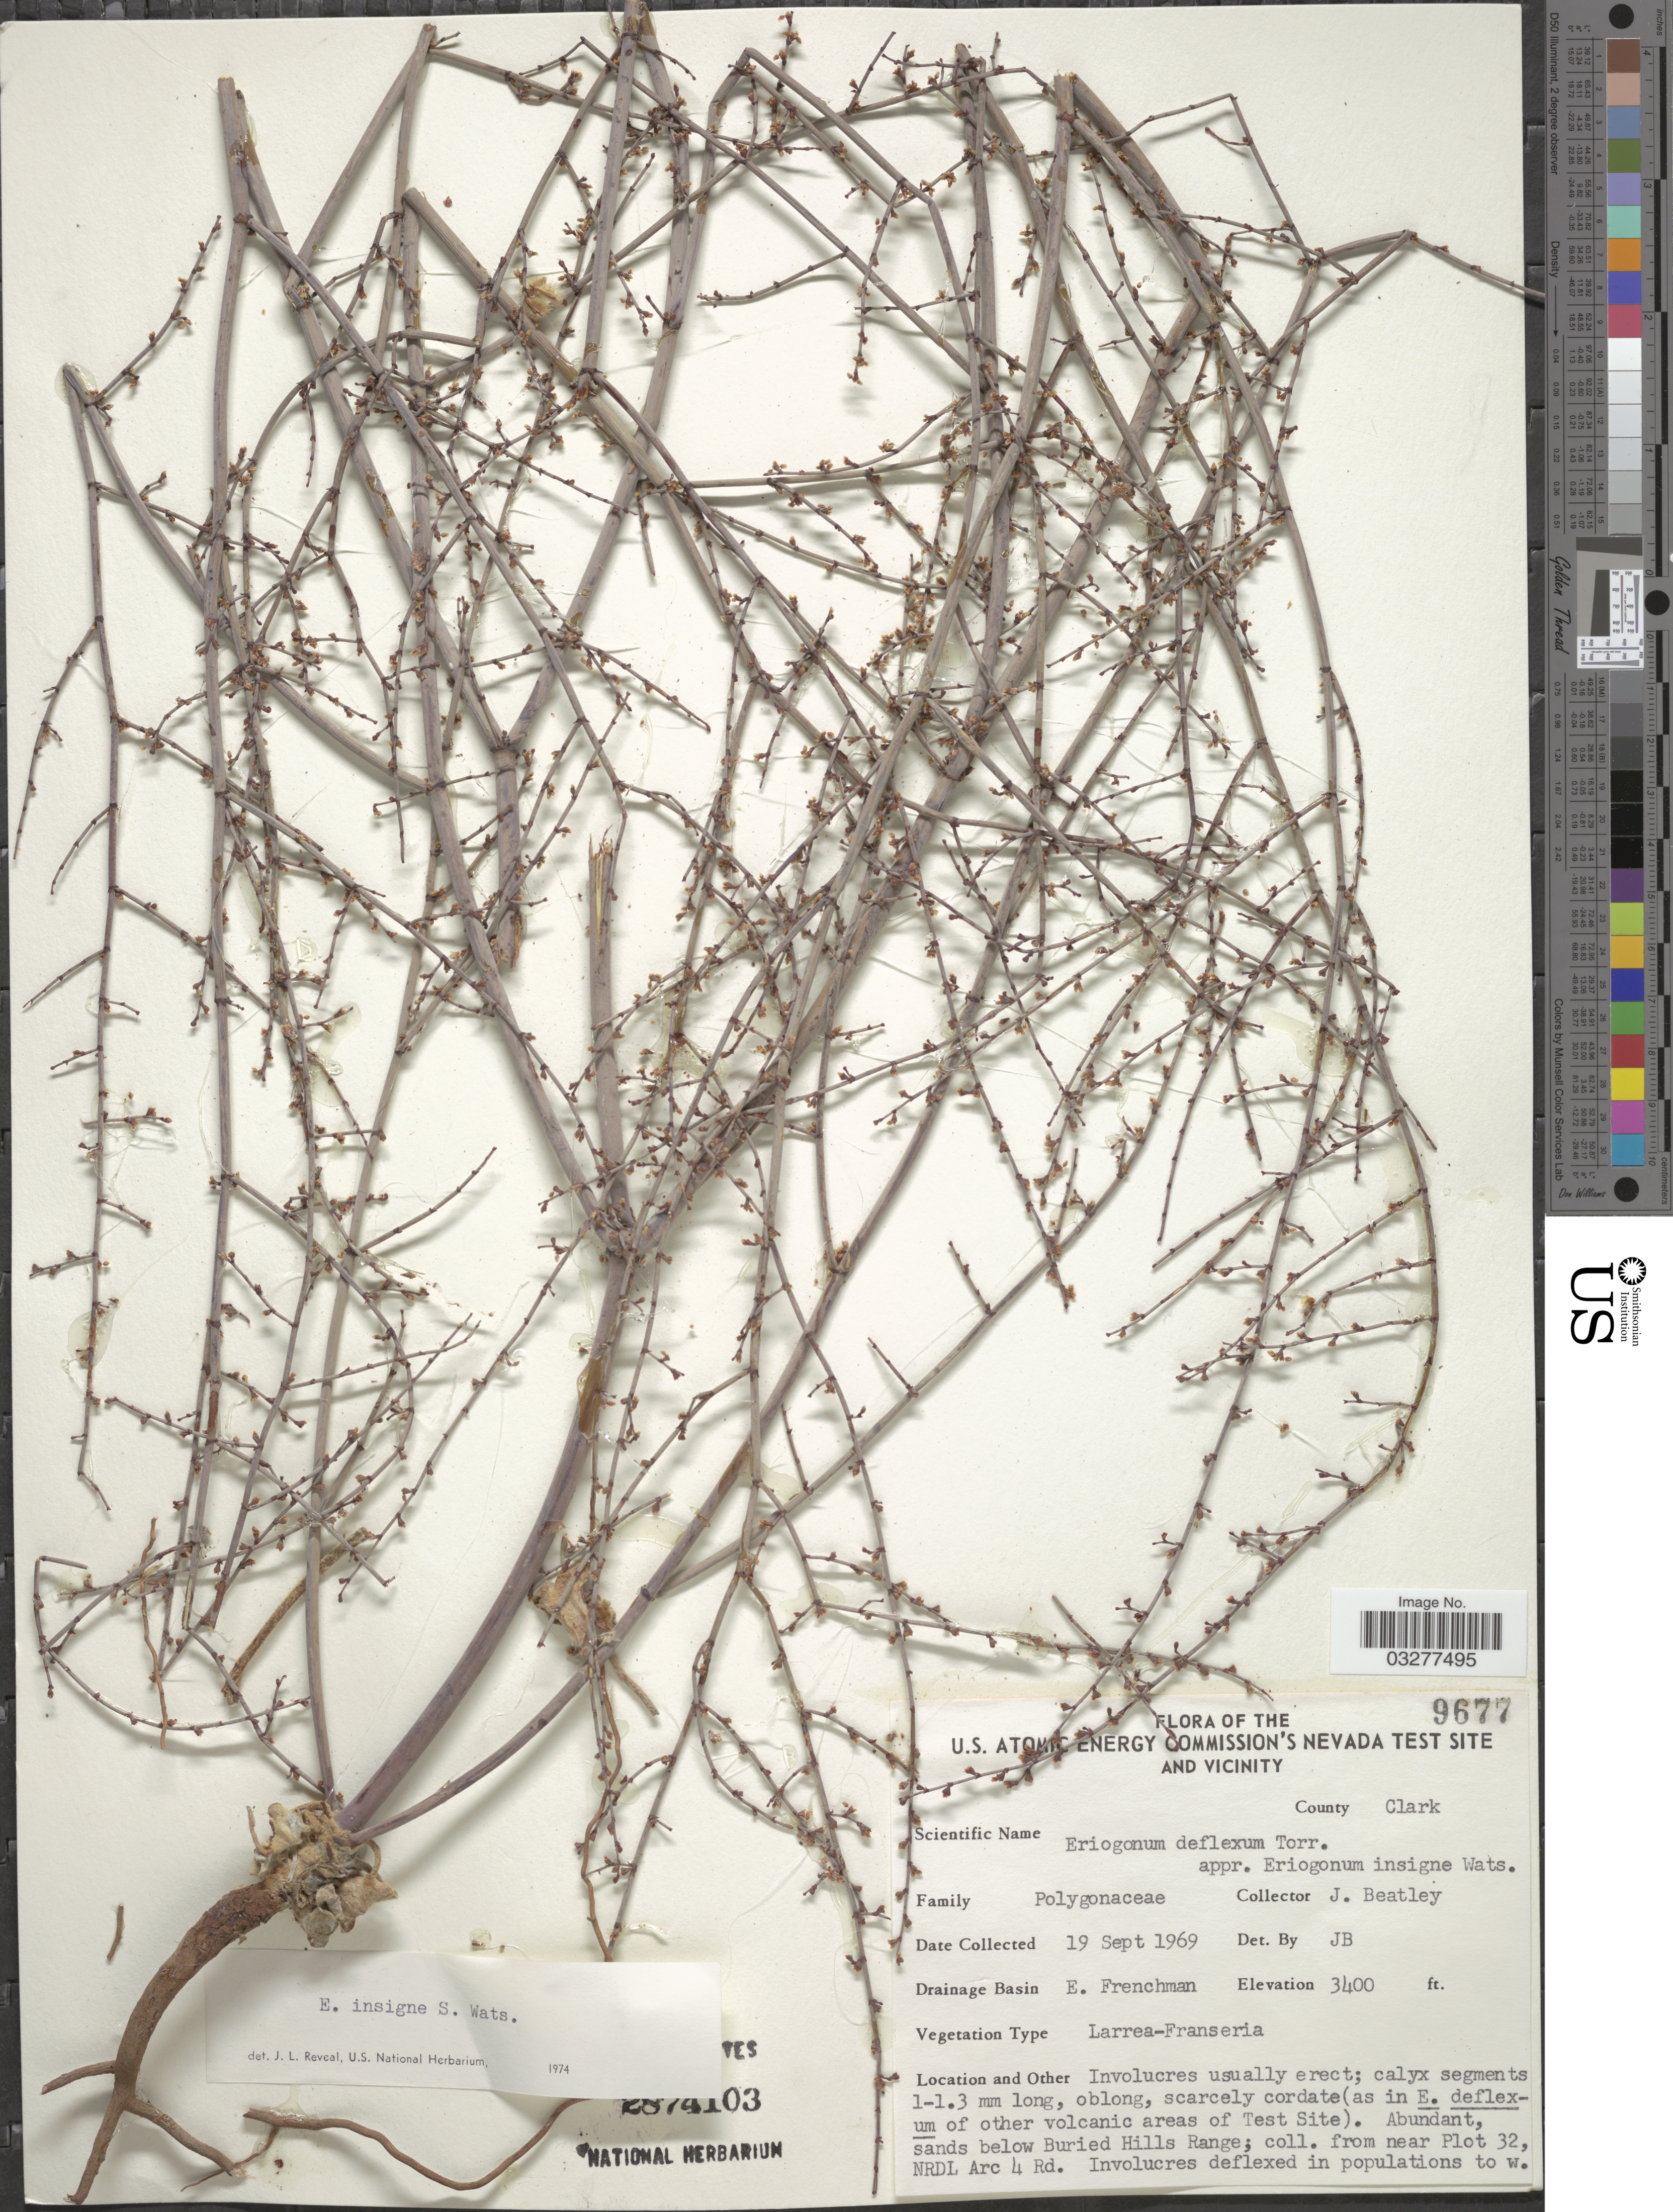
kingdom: Plantae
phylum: Tracheophyta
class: Magnoliopsida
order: Caryophyllales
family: Polygonaceae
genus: Eriogonum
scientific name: Eriogonum insigne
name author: S. Watson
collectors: J. C. Beatley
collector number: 9677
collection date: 1969-09-19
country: United States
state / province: Nevada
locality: U.S. Atomic Energy Commission's Nevada Test Site and Vicinity, County Clark, Drainage Basin E. Frenchman, Abundant, sands below Buried Hills Range; coll. from near Plot 32, NRDL Arc 4 Rd.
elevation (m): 1036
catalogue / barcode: US 2874103